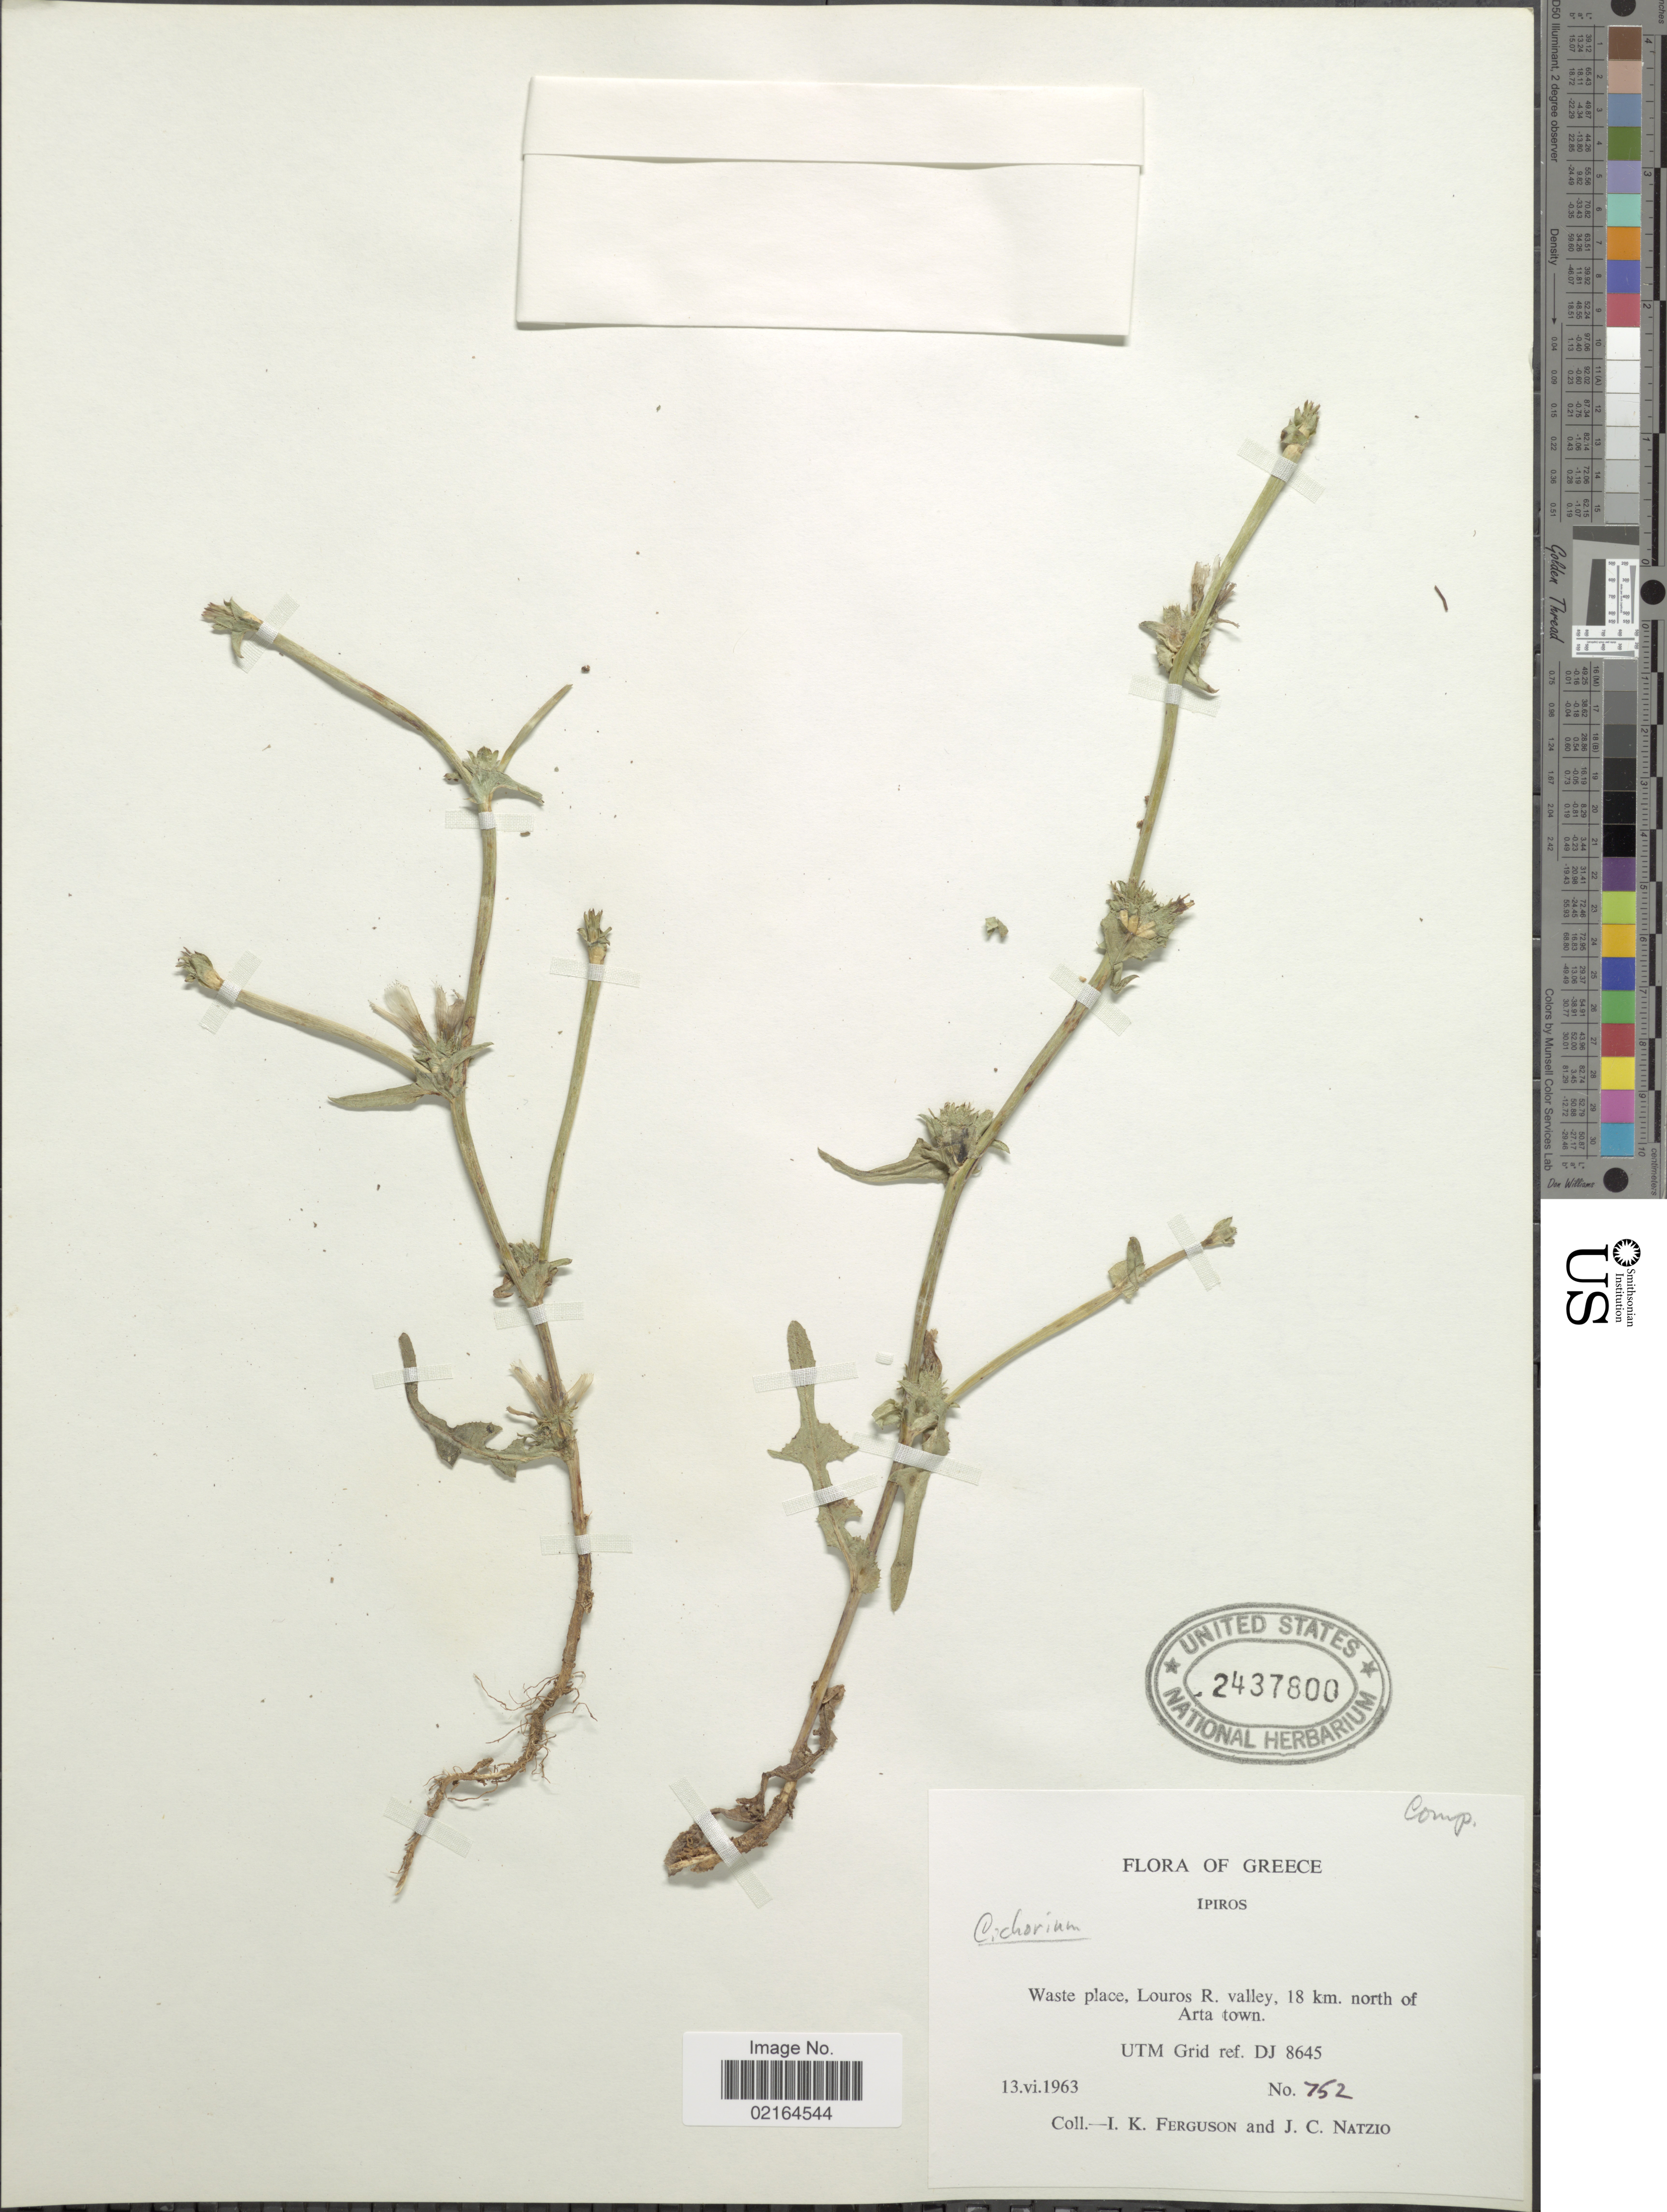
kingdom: Plantae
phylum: Tracheophyta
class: Magnoliopsida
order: Asterales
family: Asteraceae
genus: Cichorium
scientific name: Cichorium sp.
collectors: I. K. Ferguson & J. Natzio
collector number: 752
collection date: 1963-06-13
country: Greece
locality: Ipiros, Waste place, Louros R. valley, 18 km. north of Arta Town, UTM Grid ref. DJ 8645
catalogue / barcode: US 2437800